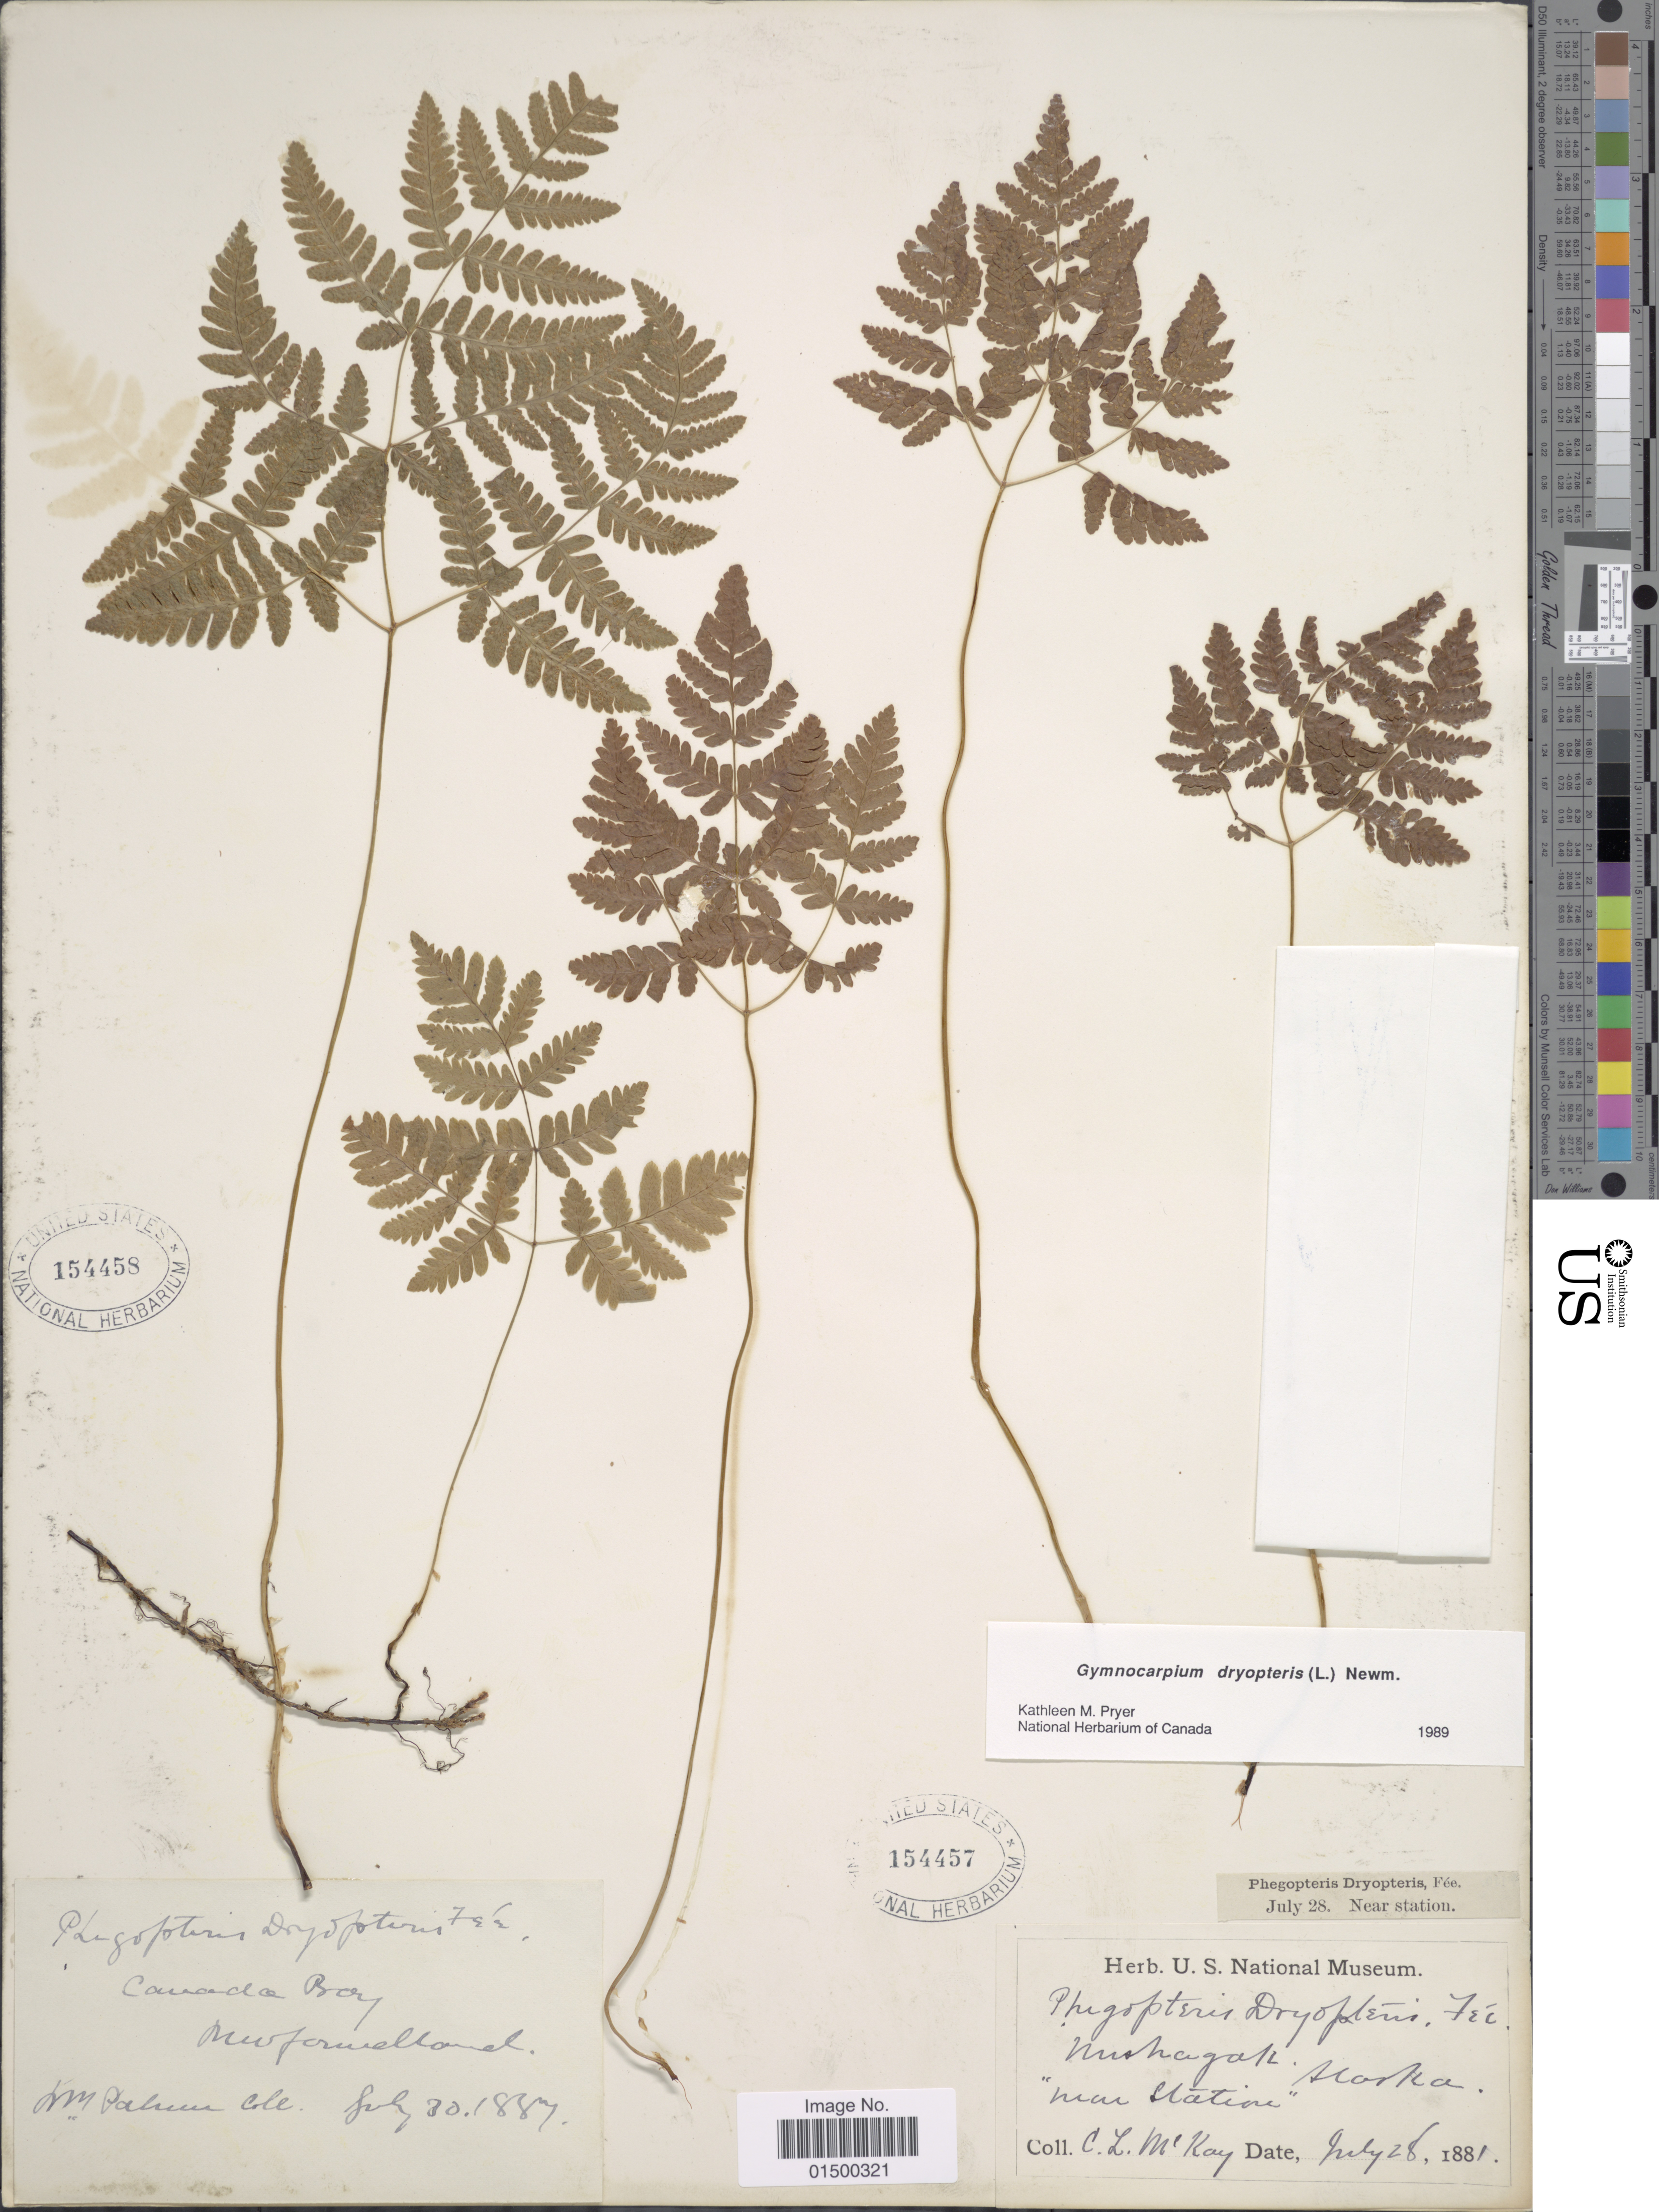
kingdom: Plantae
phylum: Tracheophyta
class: Polypodiopsida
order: Polypodiales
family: Cystopteridaceae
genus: Gymnocarpium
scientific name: Gymnocarpium dryopteris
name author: (L.) Newman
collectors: C. McKay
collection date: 1881-07-28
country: United States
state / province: Alaska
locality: Nushagati, Alaska near Station.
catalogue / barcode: US 154457